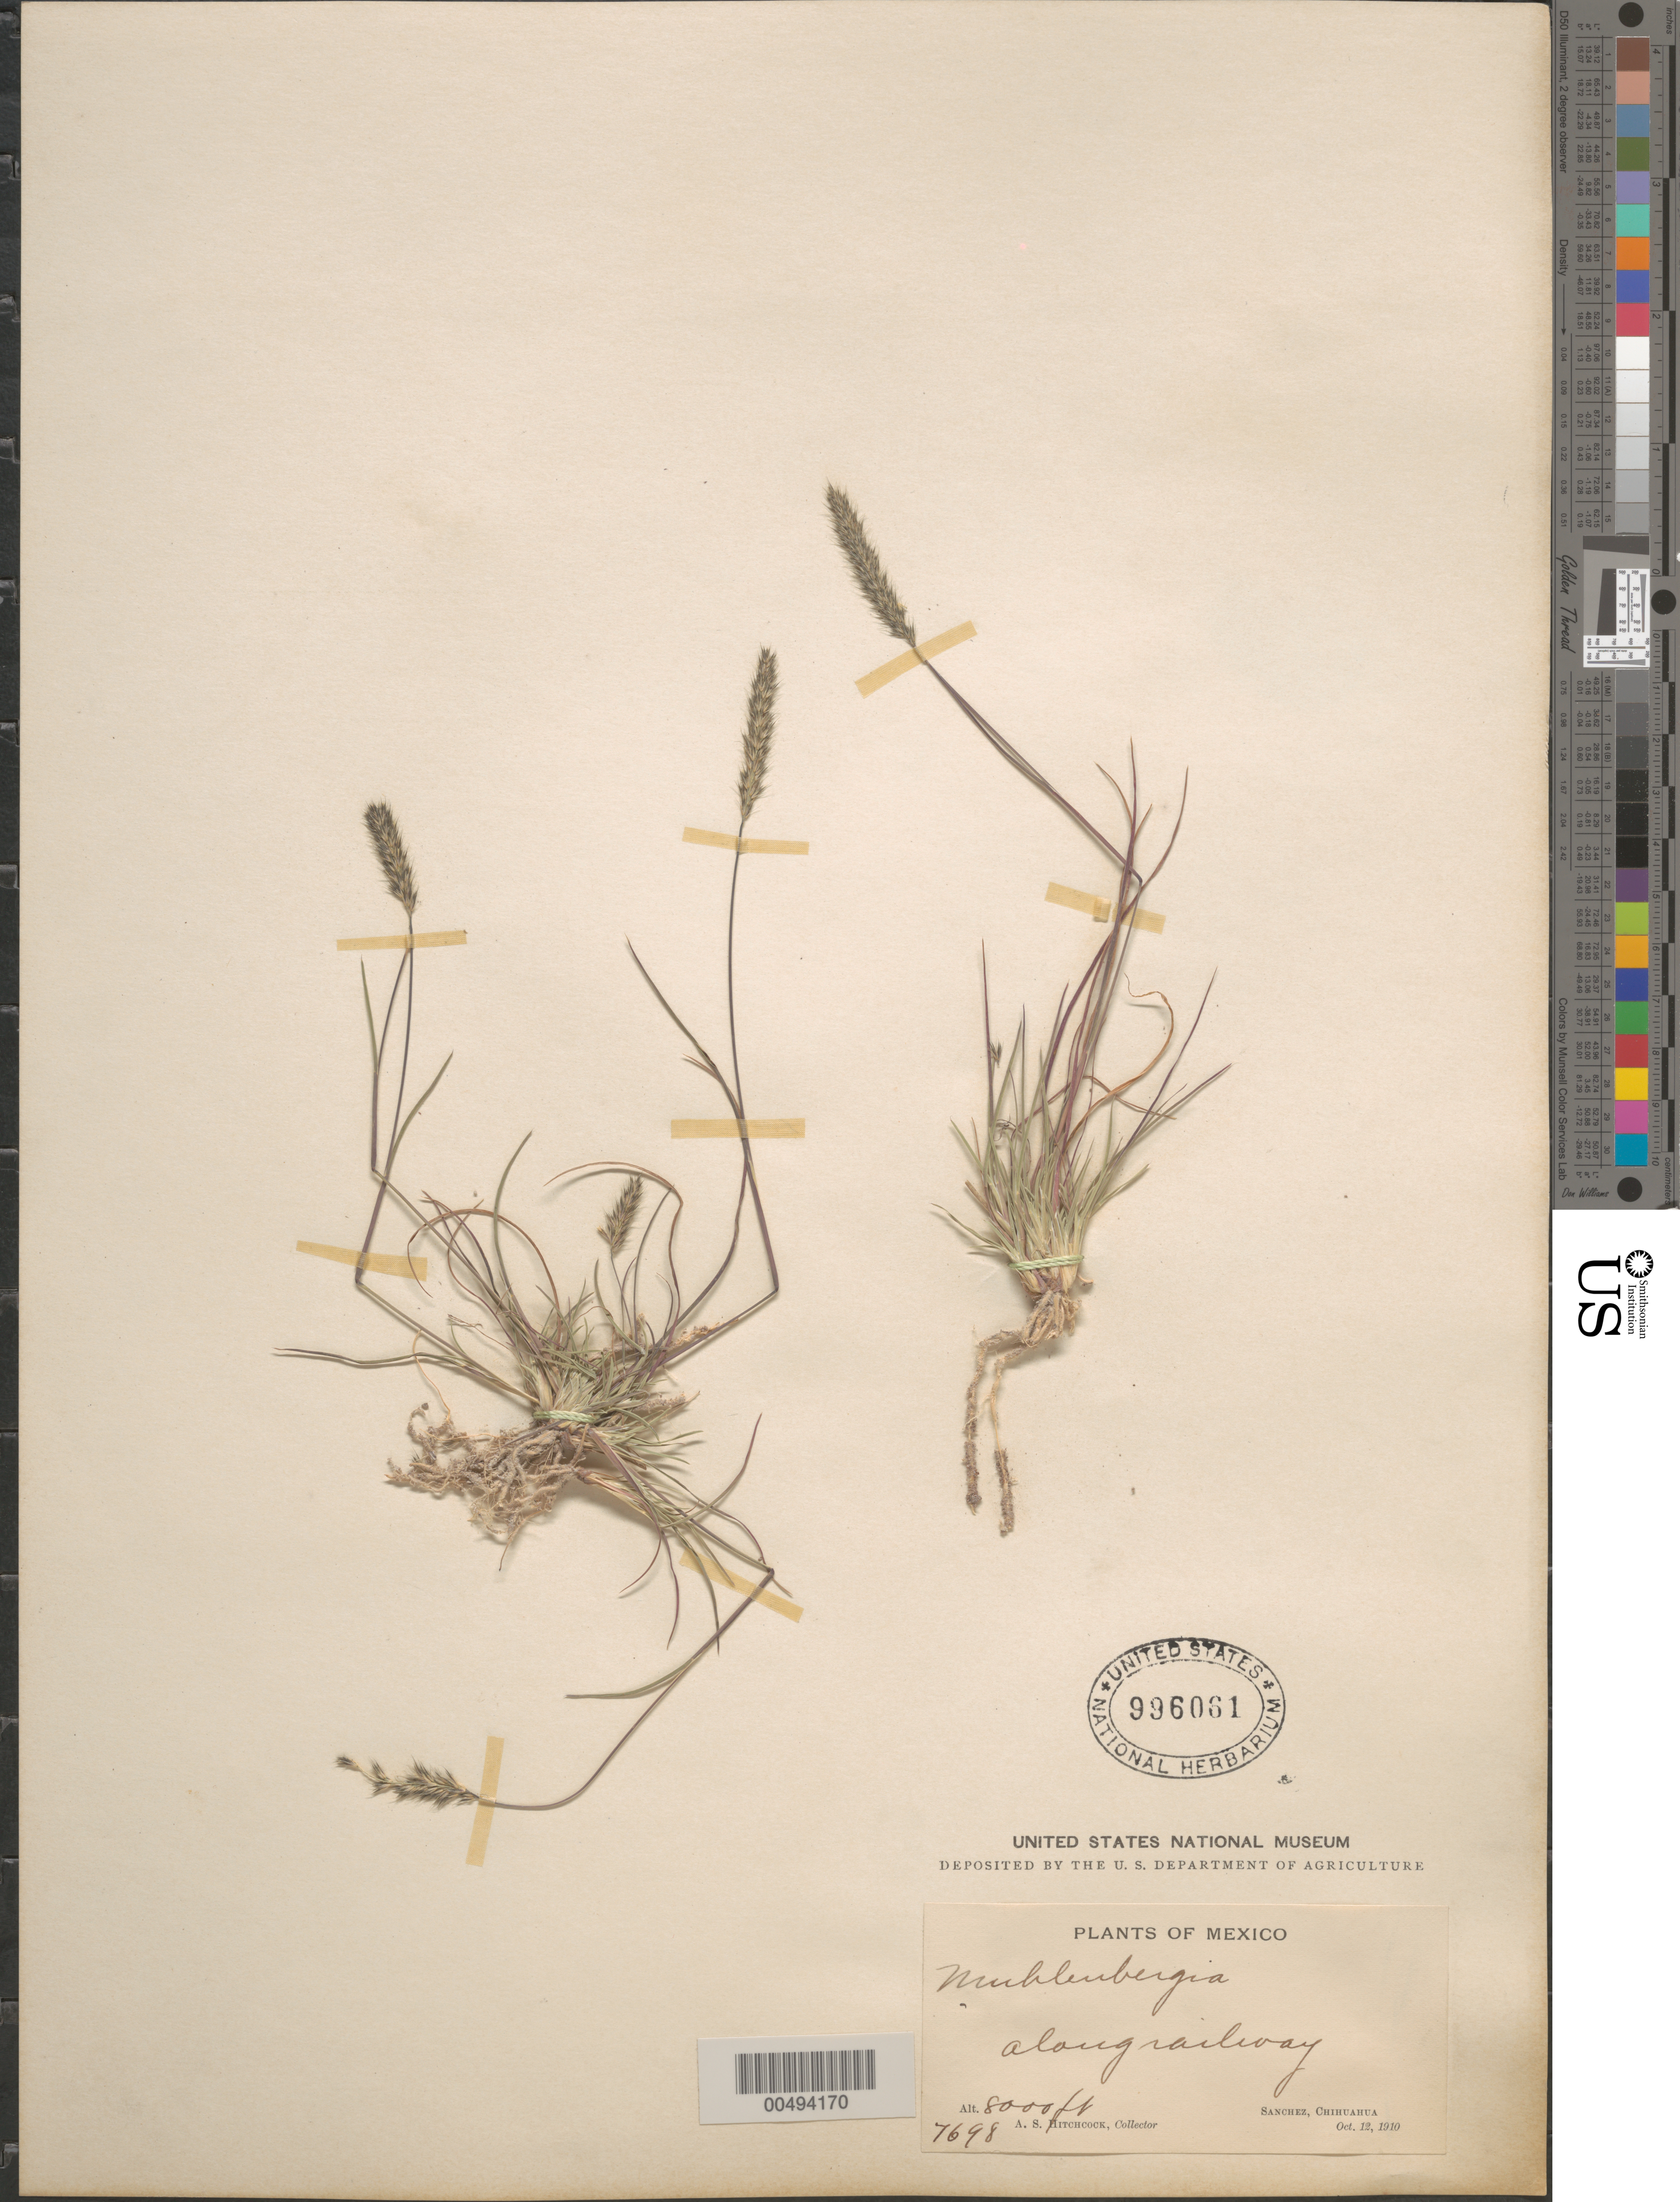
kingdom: Plantae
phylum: Tracheophyta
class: Liliopsida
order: Poales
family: Poaceae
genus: Lycurus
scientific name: Lycurus phleoides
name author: Kunth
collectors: A. S. Hitchcock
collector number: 7698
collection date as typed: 12 Oct 1910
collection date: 1910-10-12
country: Mexico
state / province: Chihuahua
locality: Sanchez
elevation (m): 2438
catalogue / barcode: US 996061